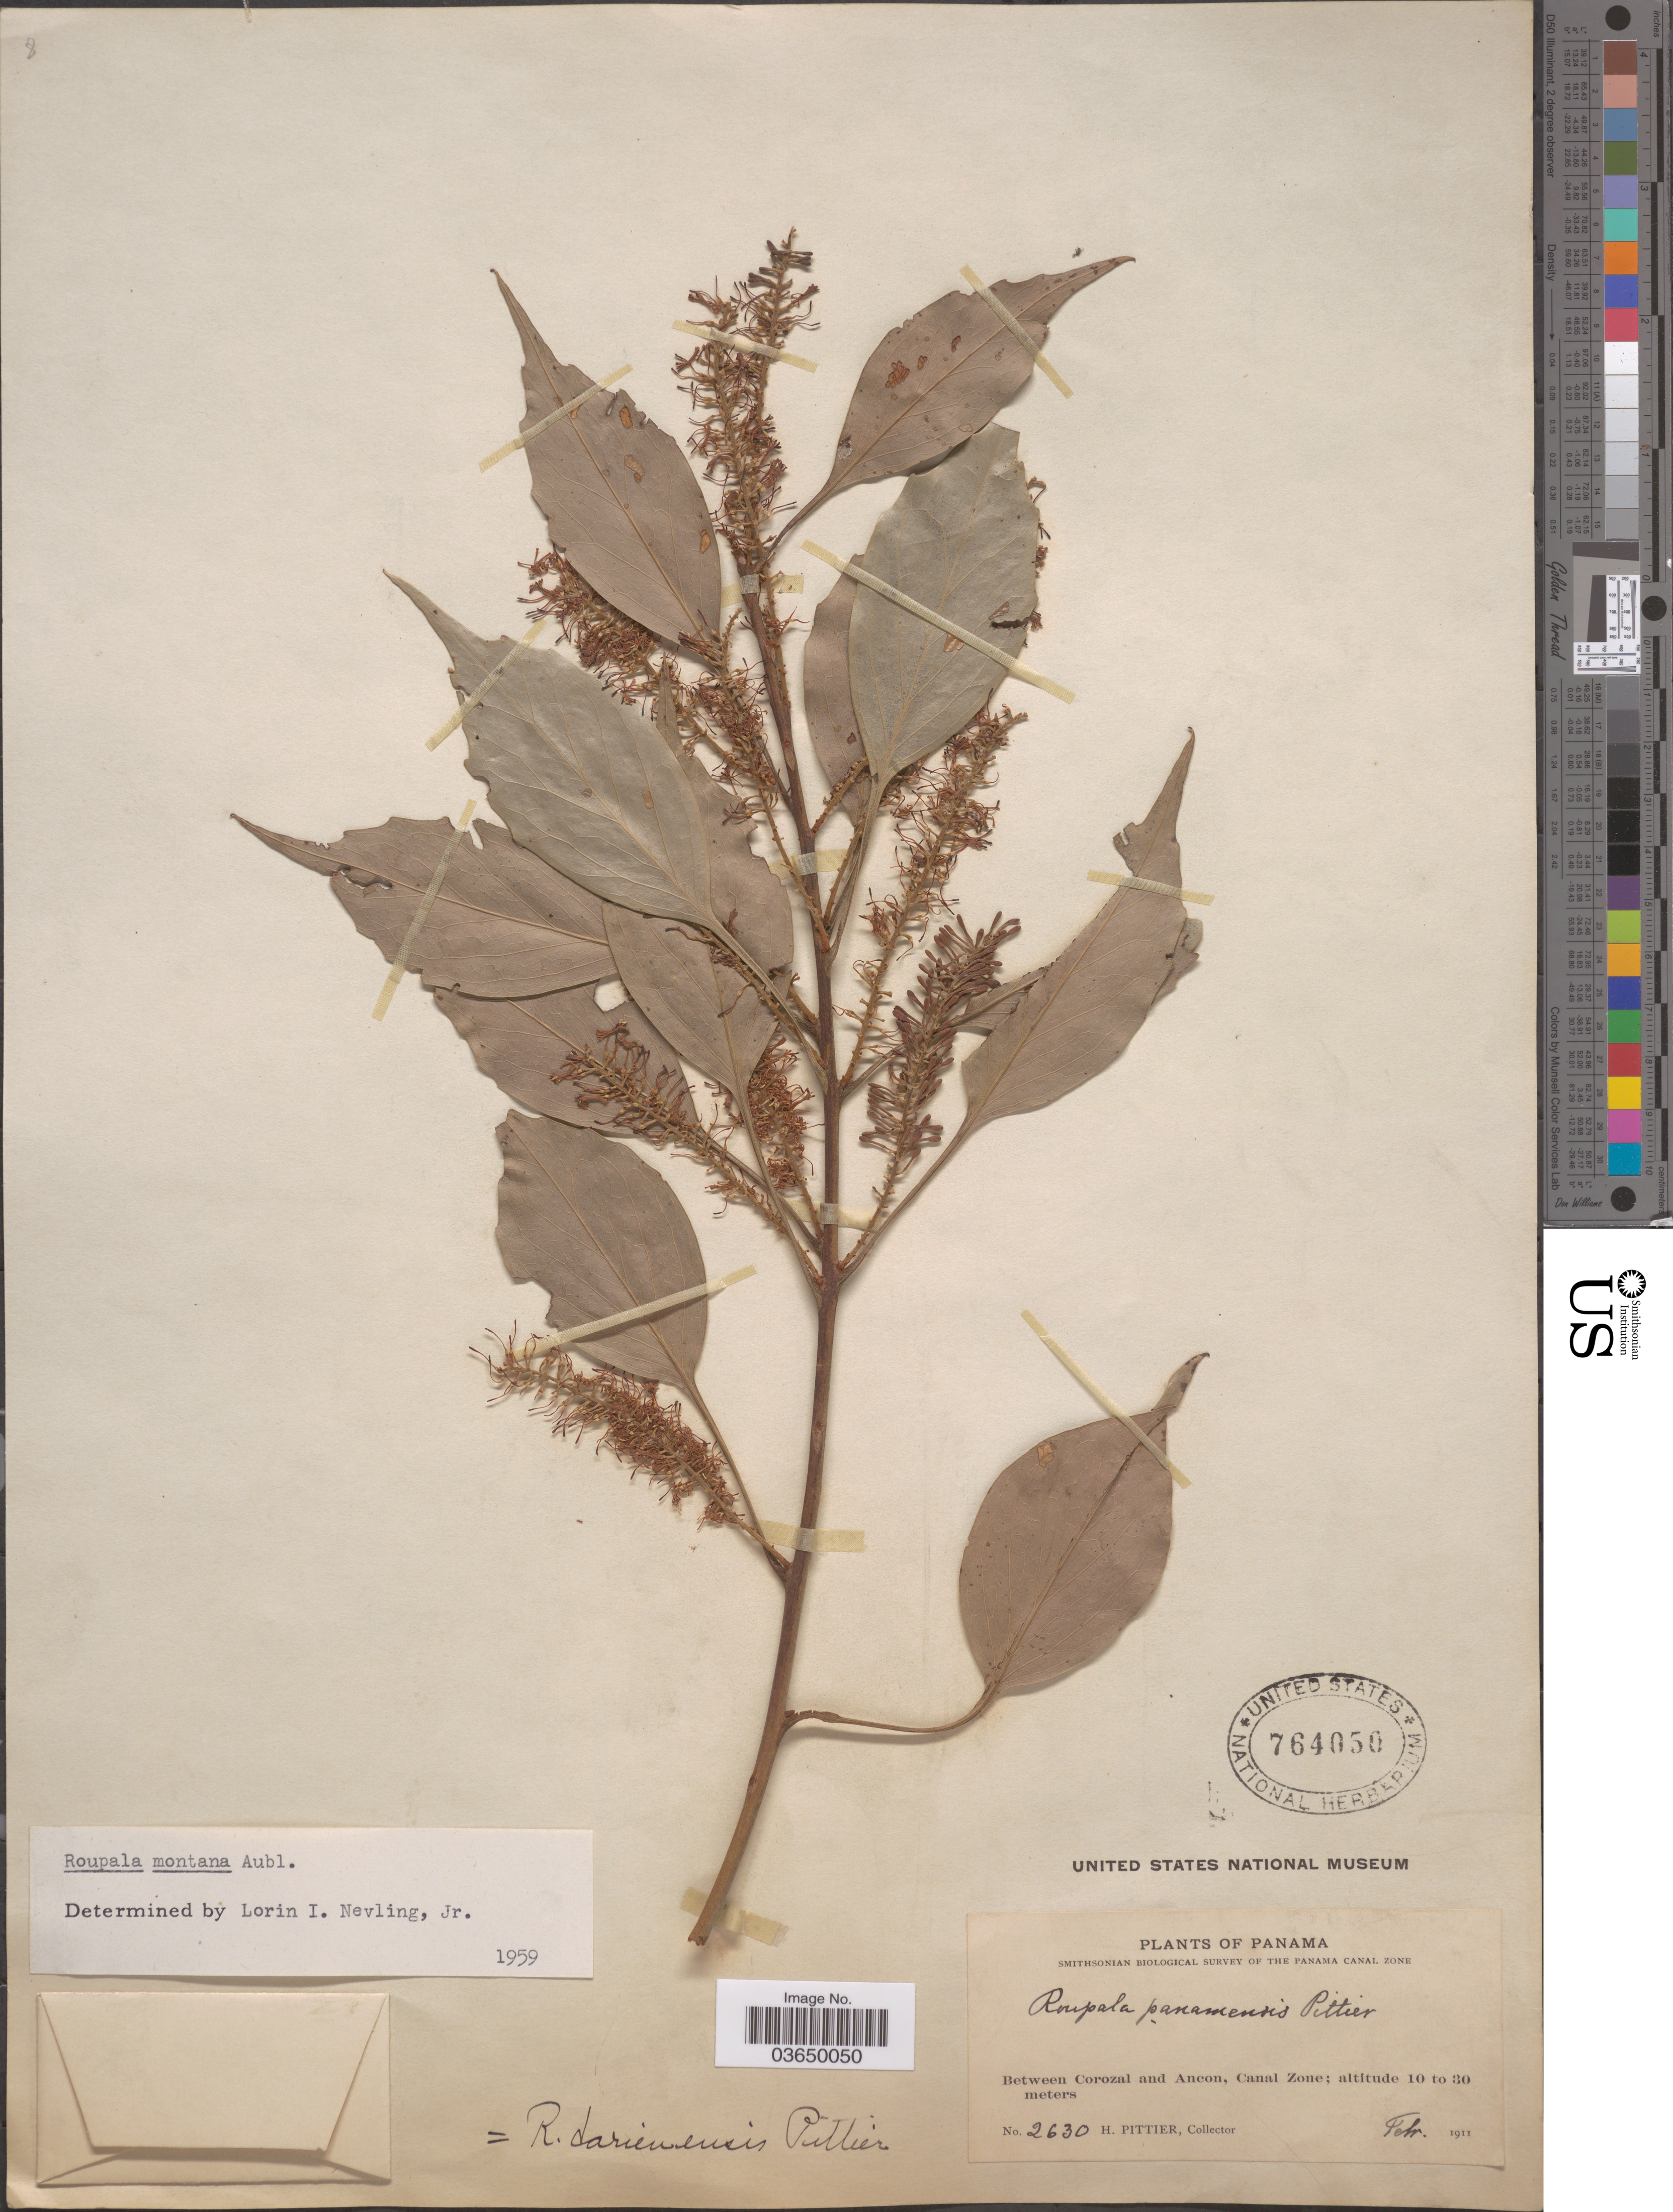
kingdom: Plantae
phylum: Tracheophyta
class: Magnoliopsida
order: Proteales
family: Proteaceae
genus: Roupala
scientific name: Roupala montana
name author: Aubl.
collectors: H. F. Pittier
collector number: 2630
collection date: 1911-02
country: Panama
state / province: Colón / Panamá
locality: The Panama Canal Zone. Between Corozal and Ancon, Canal Zone.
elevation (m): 10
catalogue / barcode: US 764050